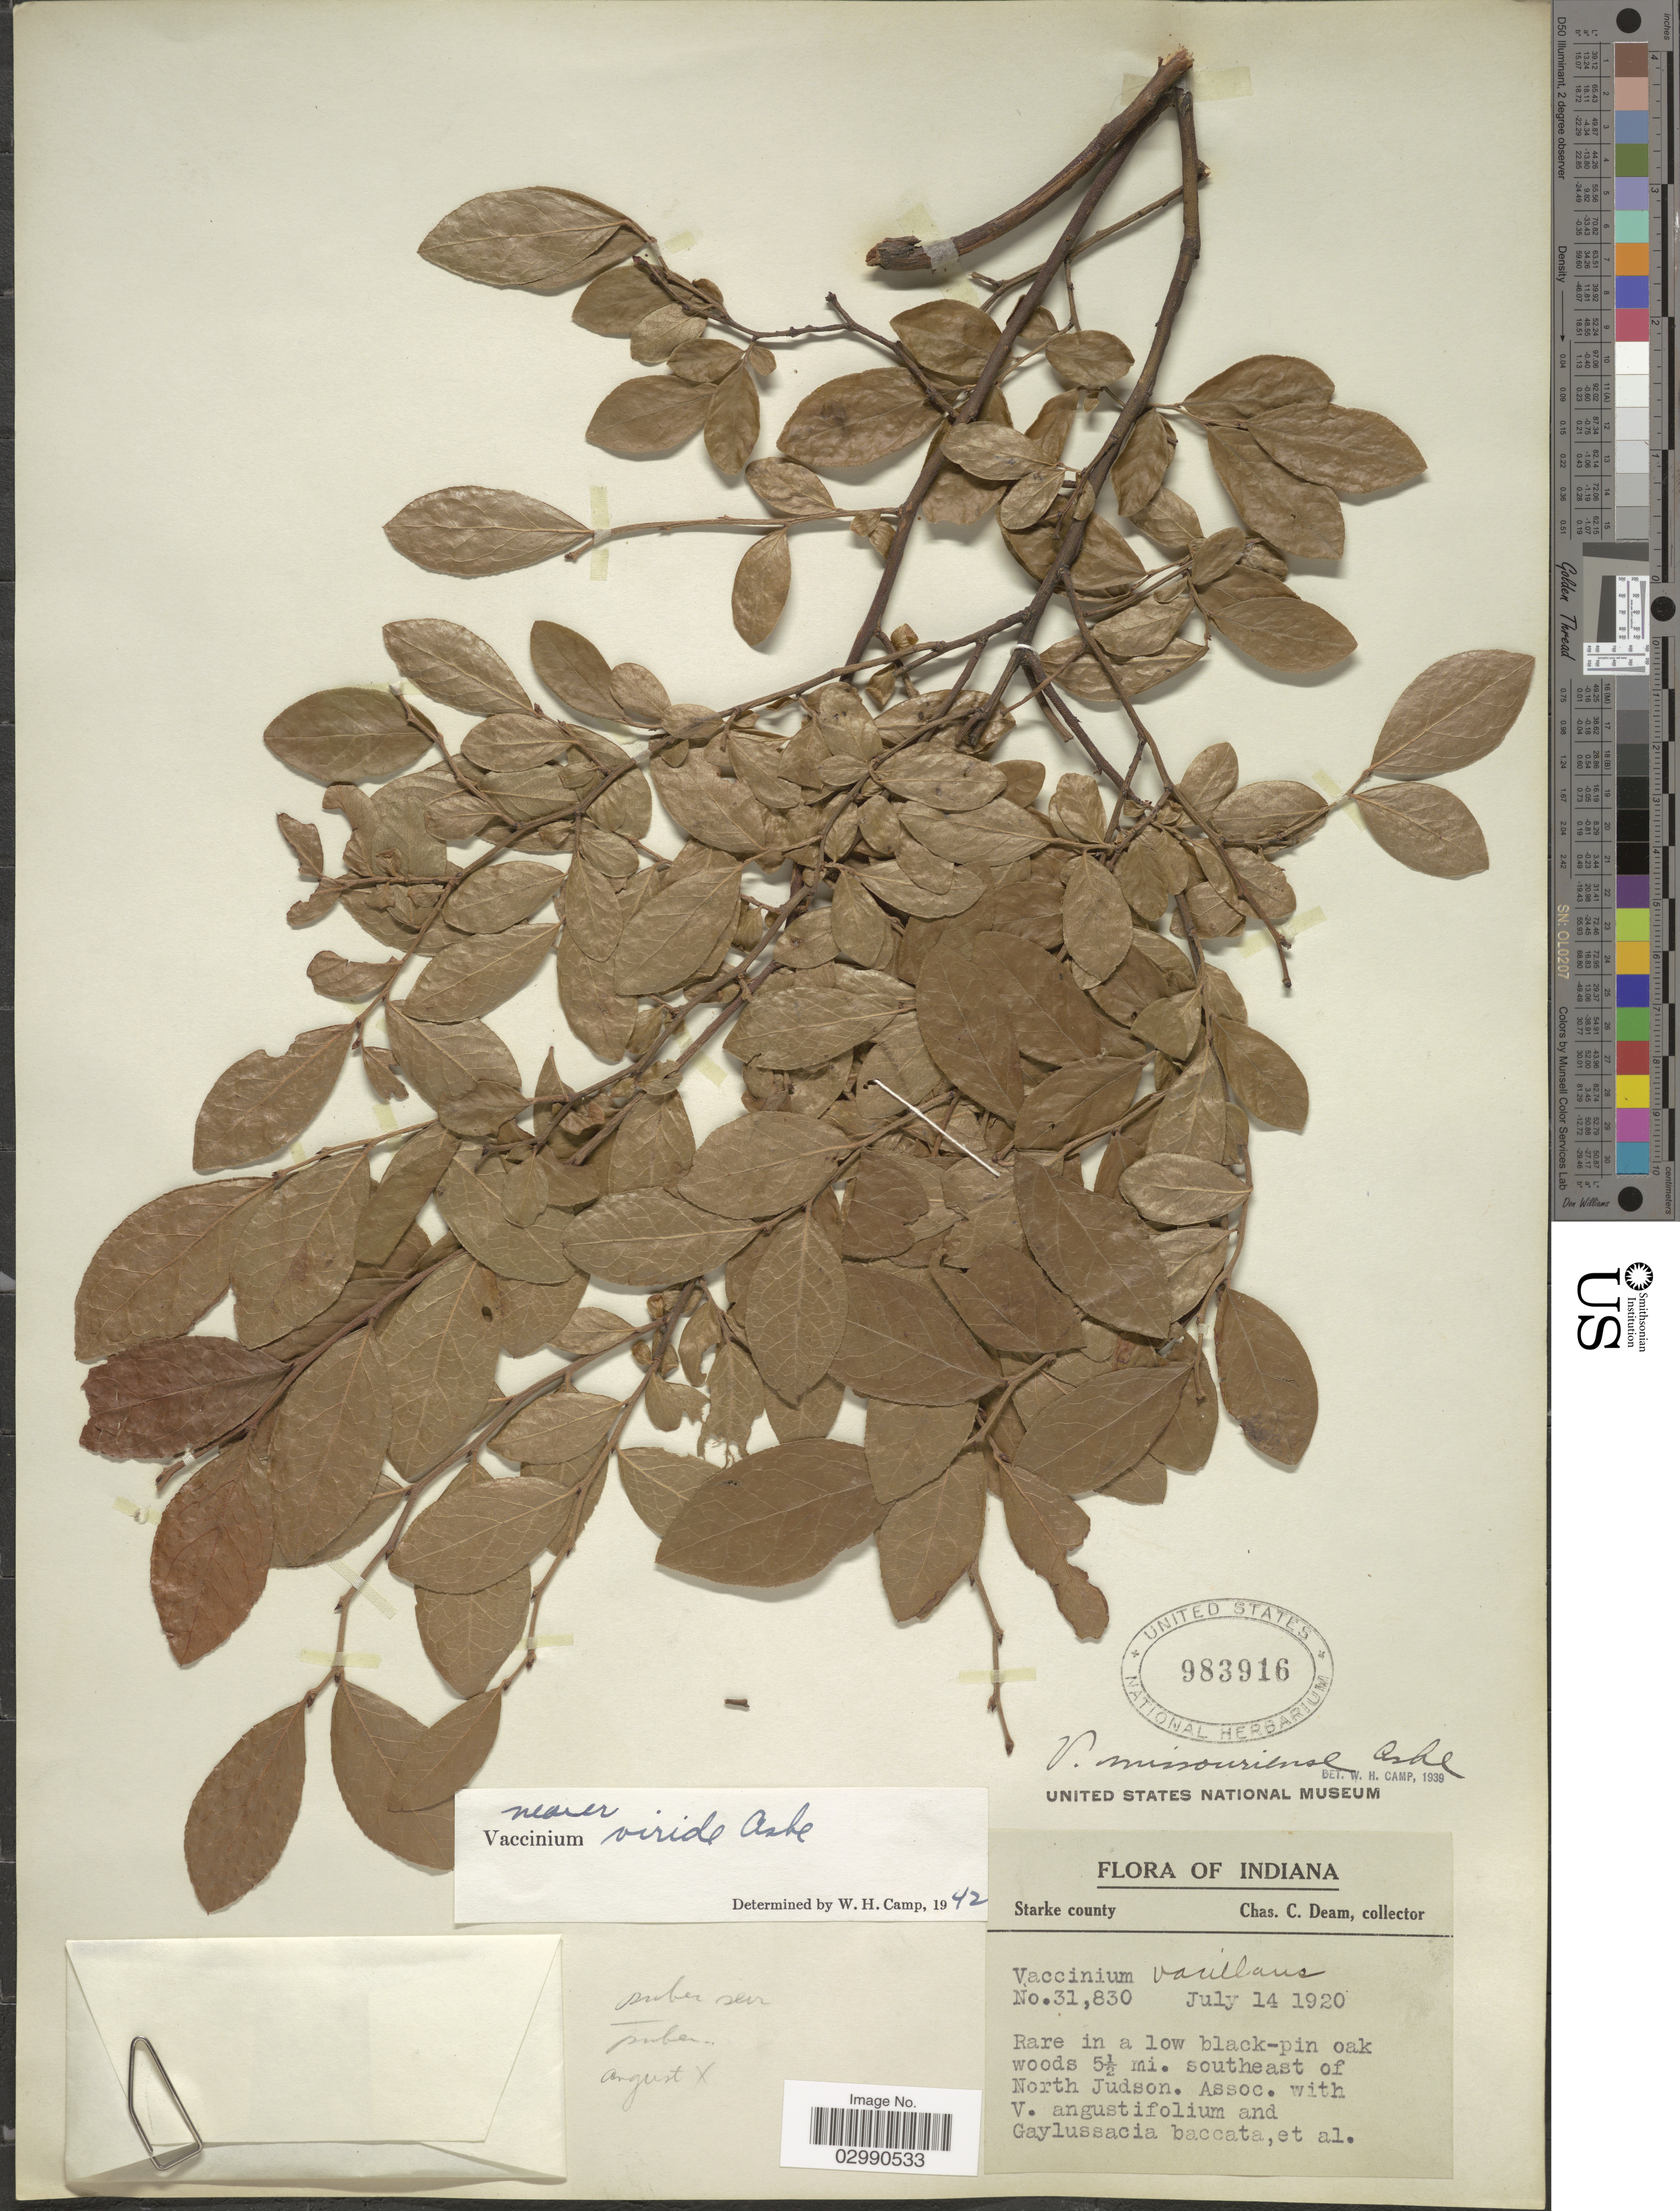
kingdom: Plantae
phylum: Tracheophyta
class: Magnoliopsida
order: Ericales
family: Ericaceae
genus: Vaccinium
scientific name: Vaccinium viride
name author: Ashe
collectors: C. C. Deam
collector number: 31830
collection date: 1920-07-14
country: United States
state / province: Indiana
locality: Starke County. 5½ mi. southeast of North Judson.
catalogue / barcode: US 983916